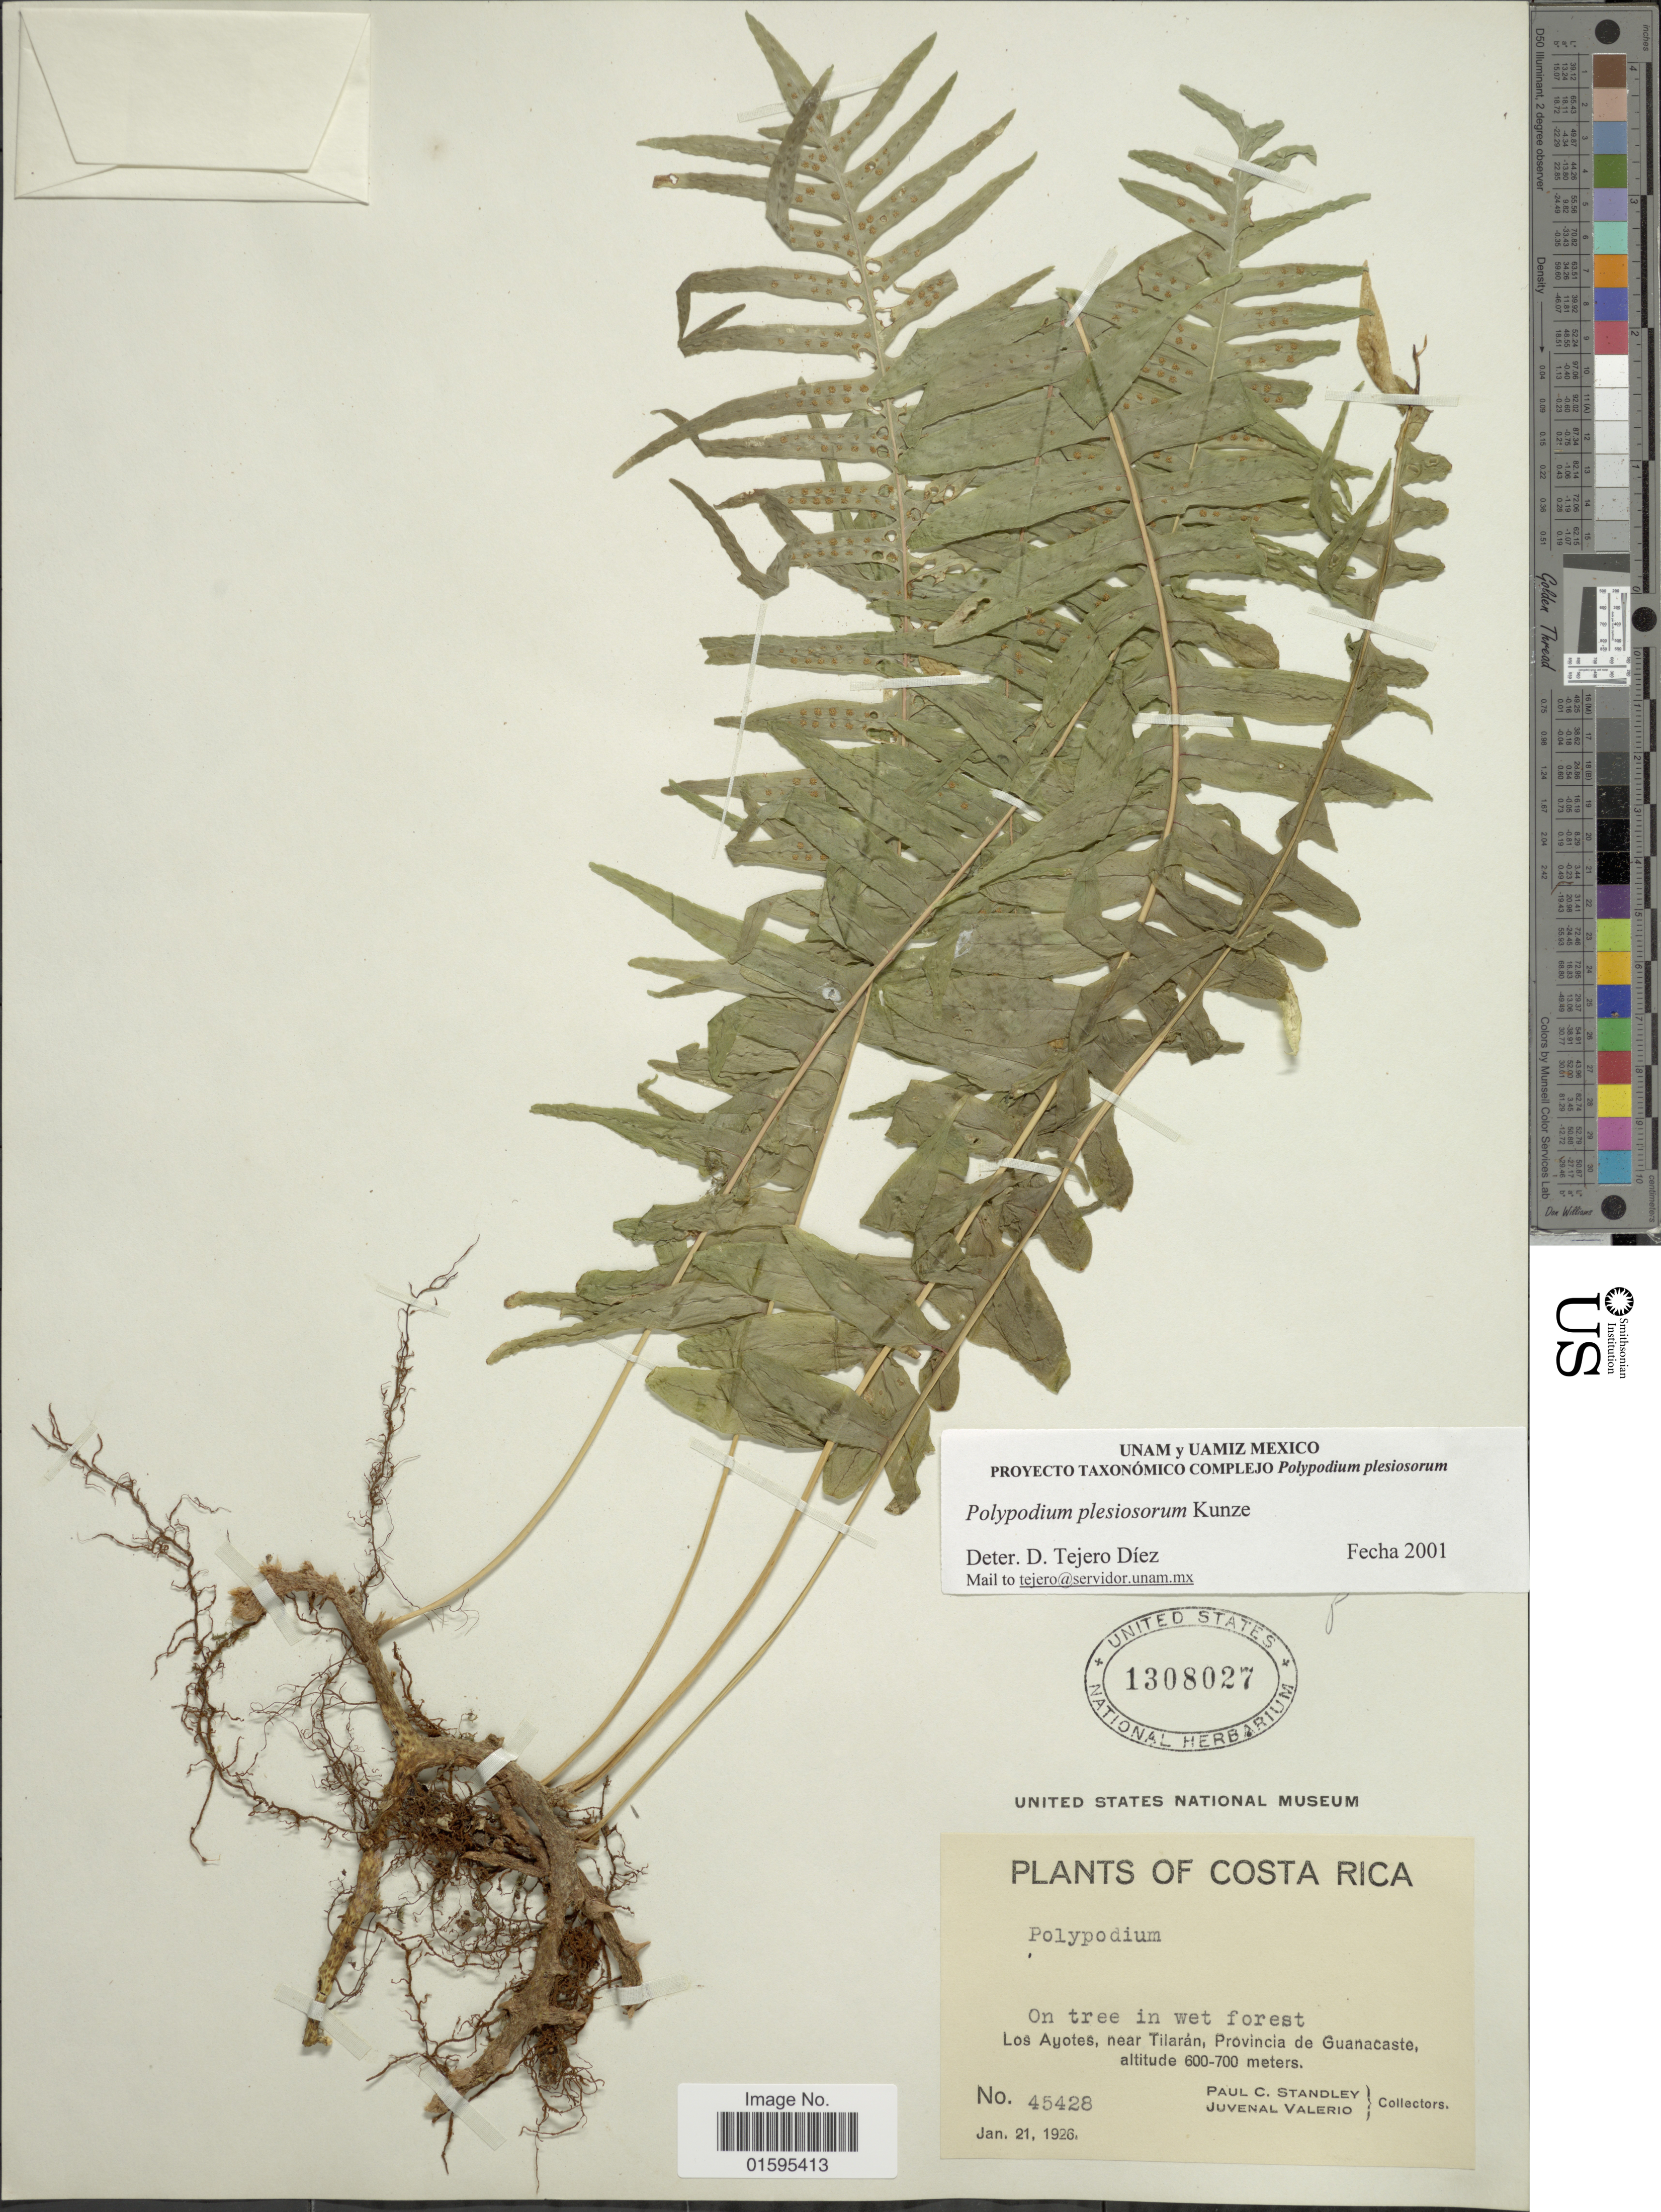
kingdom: Plantae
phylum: Tracheophyta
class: Polypodiopsida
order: Polypodiales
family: Polypodiaceae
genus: Polypodium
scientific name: Polypodium plesiosorum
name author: Kunze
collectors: P. C. Standley & J. Valerio R.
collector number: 45428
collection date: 1926-01-21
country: Costa Rica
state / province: Guanacaste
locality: Los Ayotes, near Tilarán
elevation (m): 600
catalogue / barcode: US 1308027